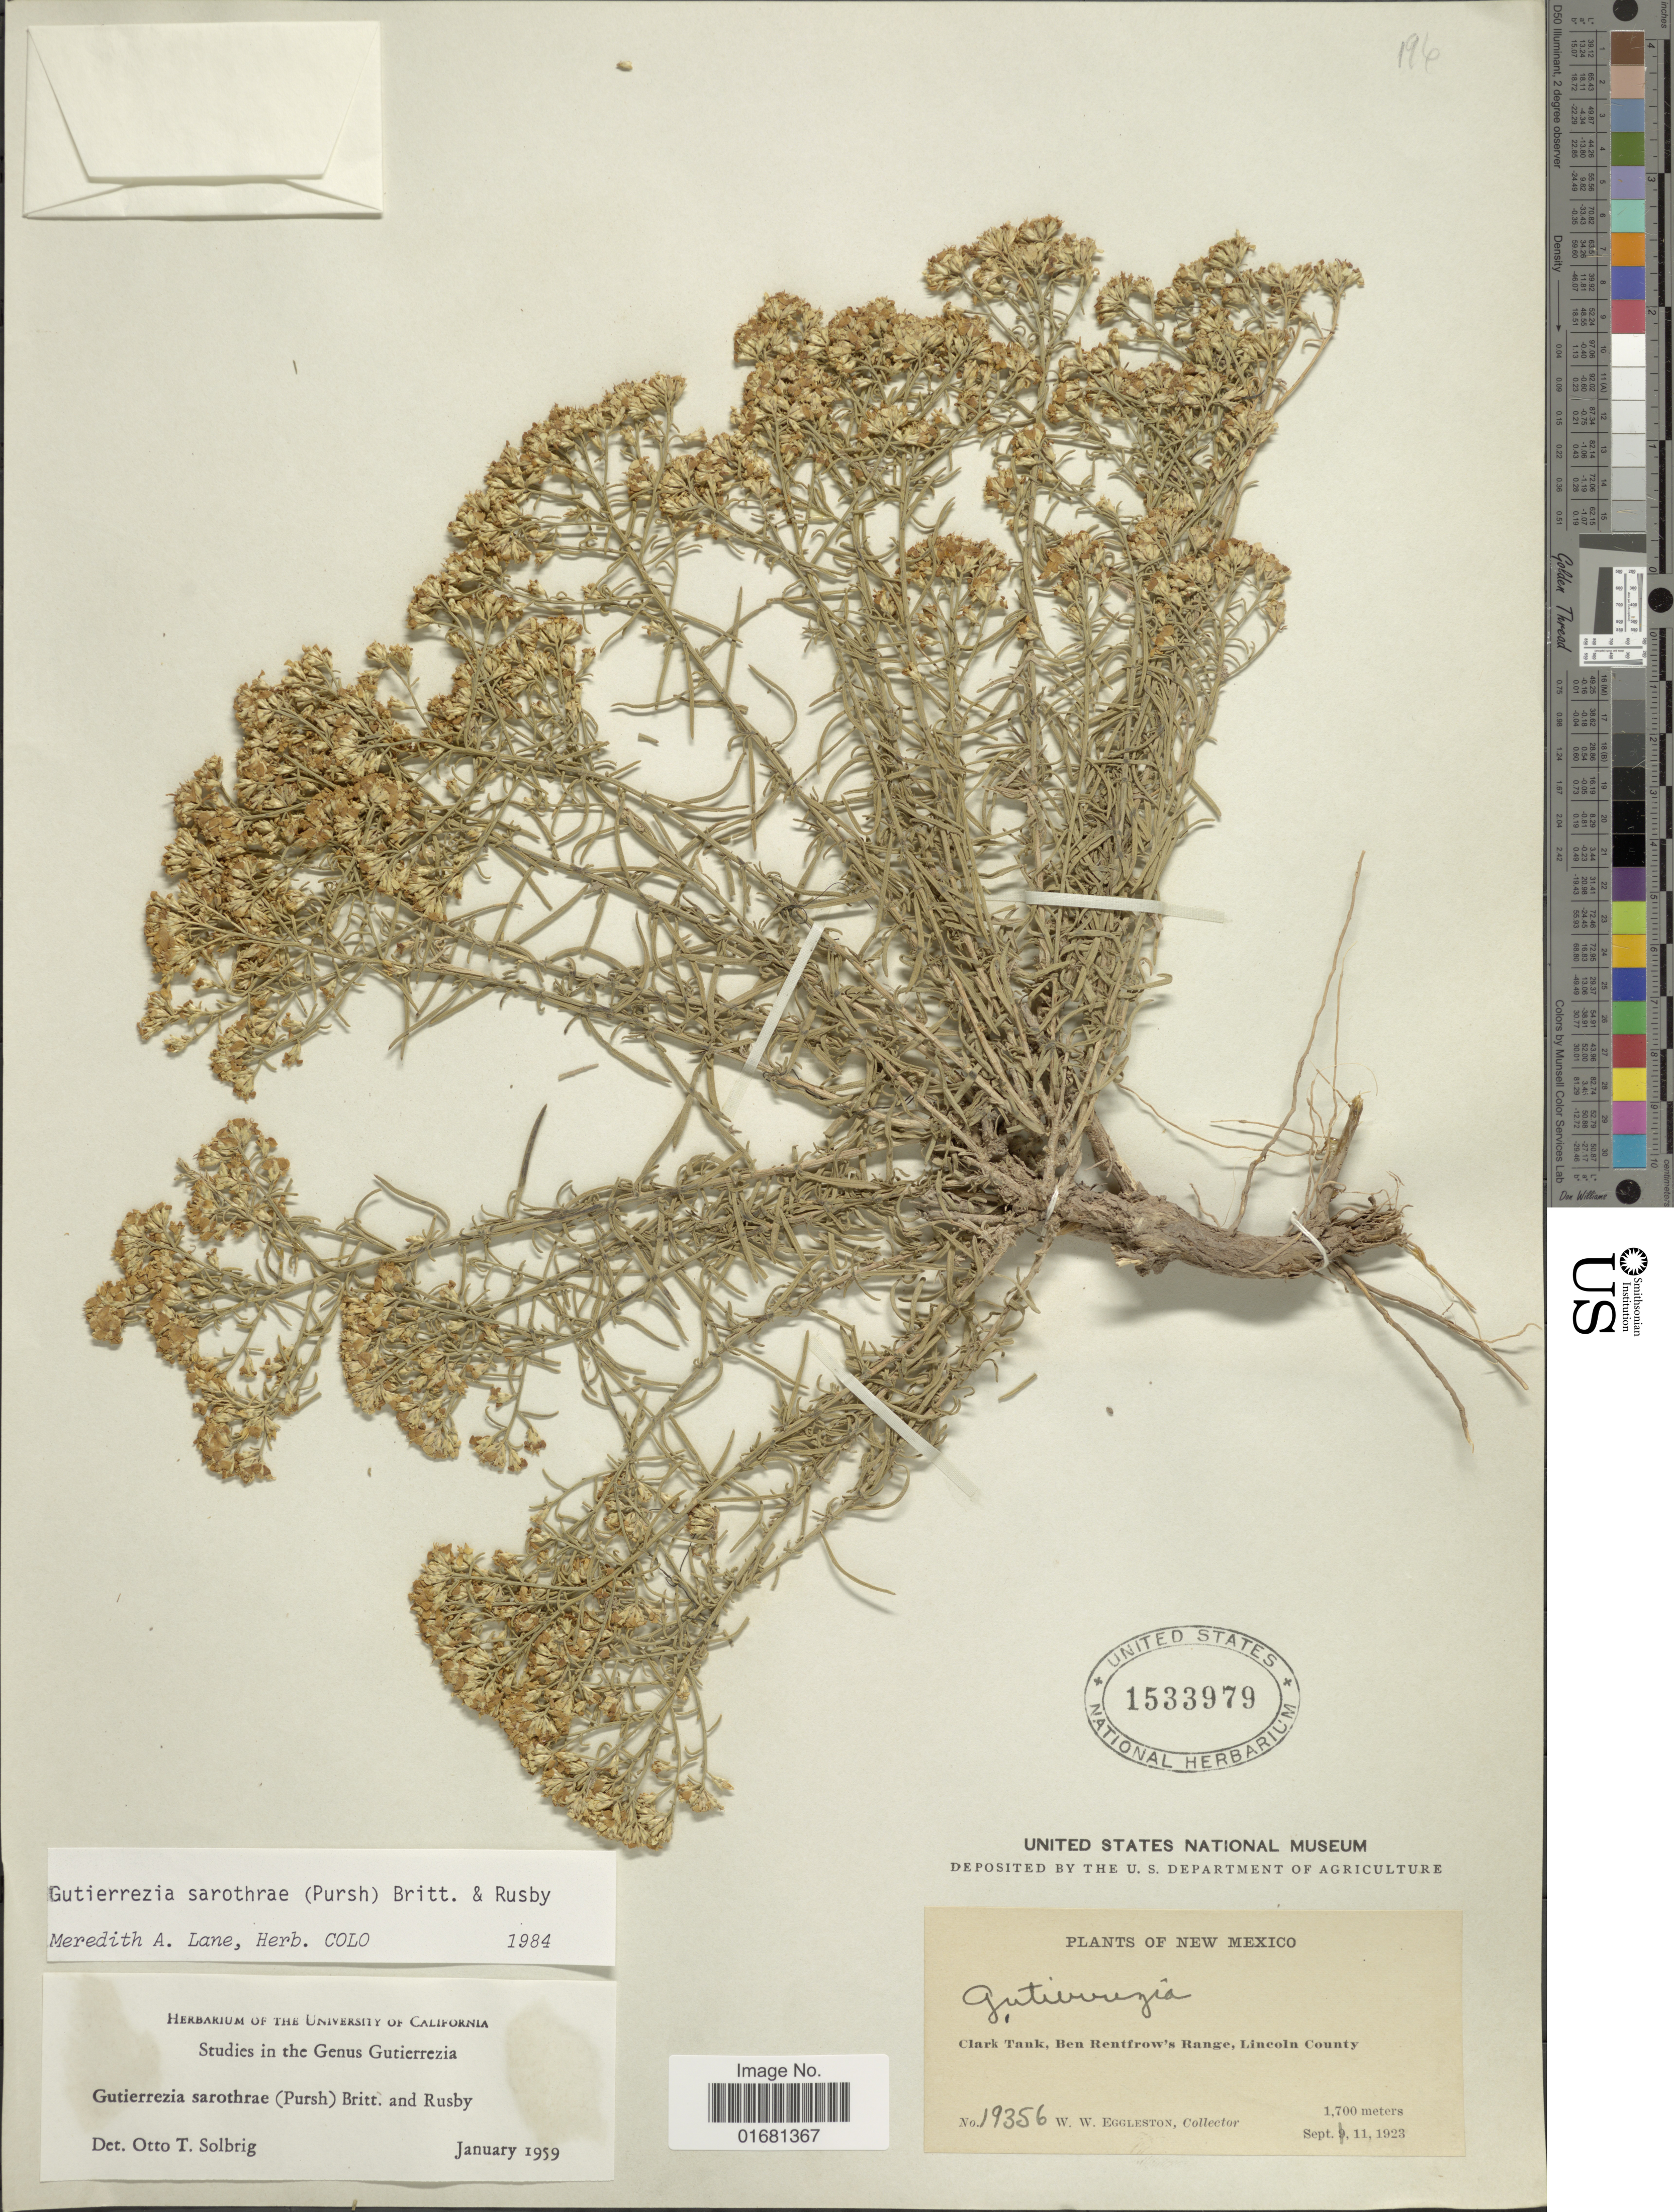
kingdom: Plantae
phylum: Tracheophyta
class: Magnoliopsida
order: Asterales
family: Asteraceae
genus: Gutierrezia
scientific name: Gutierrezia sarothrae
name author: (Pursh) Britton & Rusby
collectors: W. W. Eggleston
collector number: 19356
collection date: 1923-09-11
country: United States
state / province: New Mexico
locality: New Mexico. Clark Tank, Ben Rentfrow's Range, Licoln County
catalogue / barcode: US 1533979